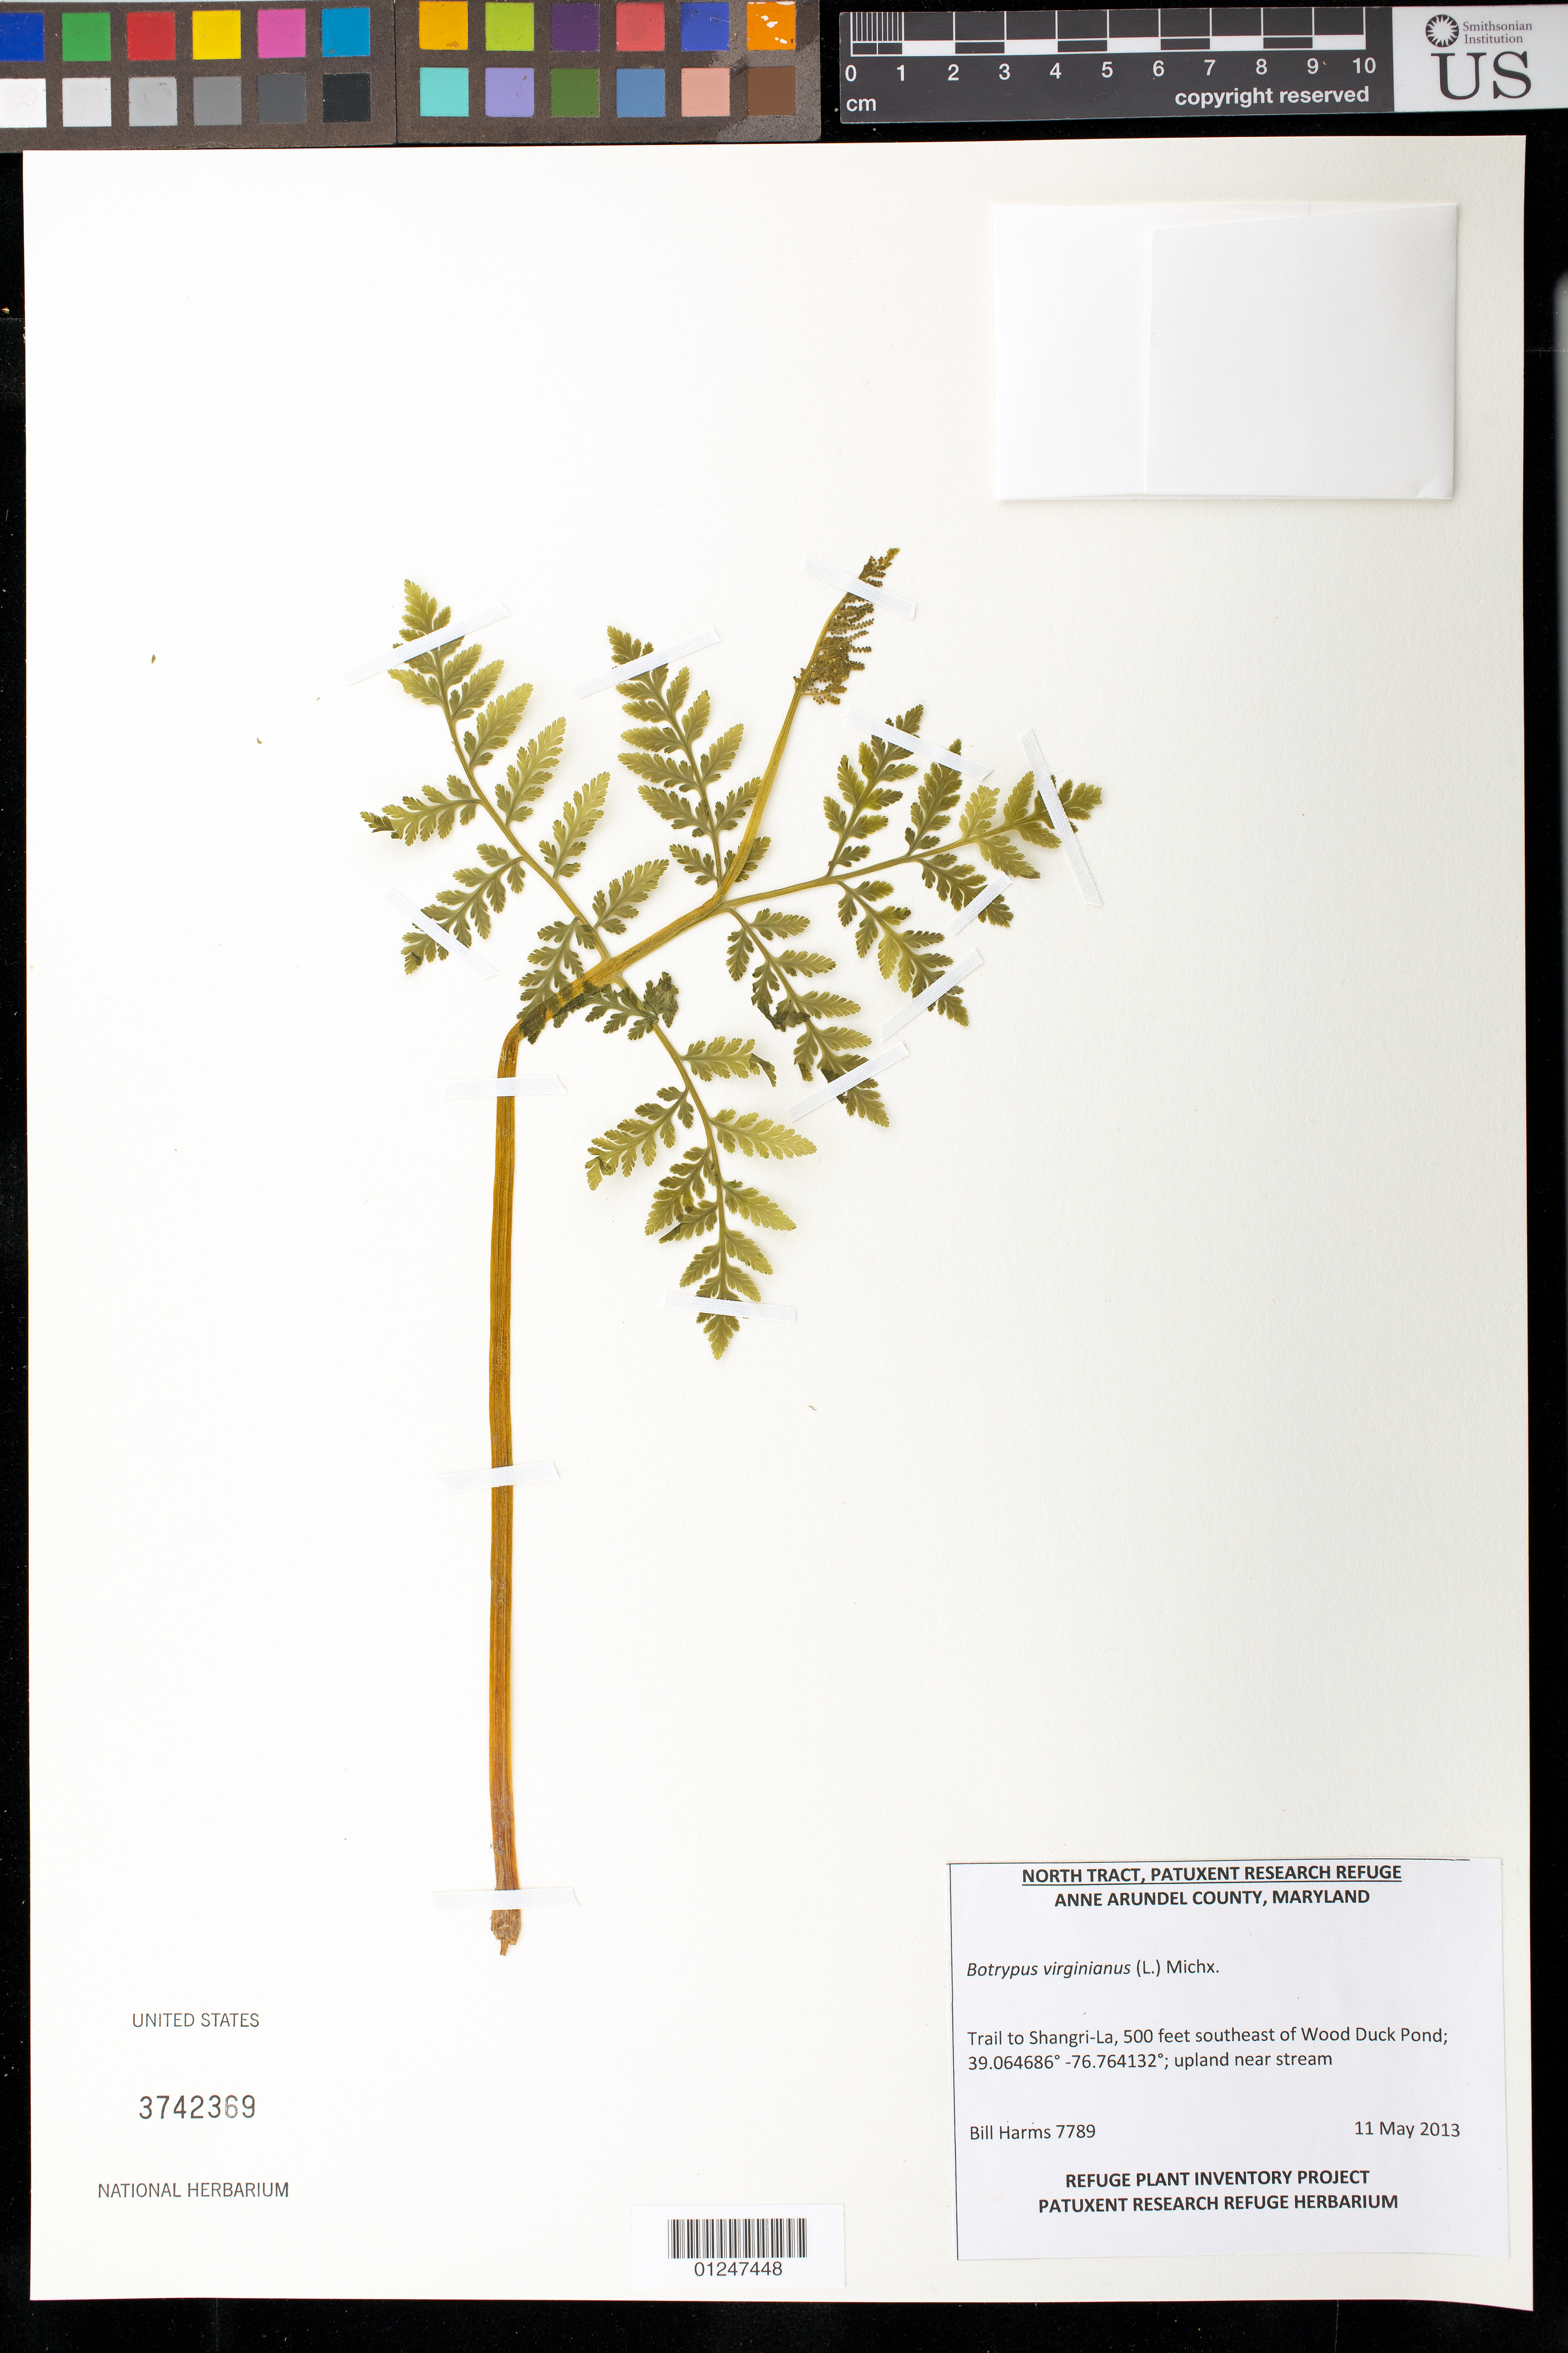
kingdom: Plantae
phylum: Tracheophyta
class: Polypodiopsida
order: Ophioglossales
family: Ophioglossaceae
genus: Botrychium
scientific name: Botrychium virginianum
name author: (L.) Sw.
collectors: B. Harms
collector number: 7789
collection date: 2013-05-11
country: United States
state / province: Maryland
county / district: Anne Arundel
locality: Trail to Shangri-La, 500 feet southeast of Wood Duck Pond.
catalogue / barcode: US 3742369